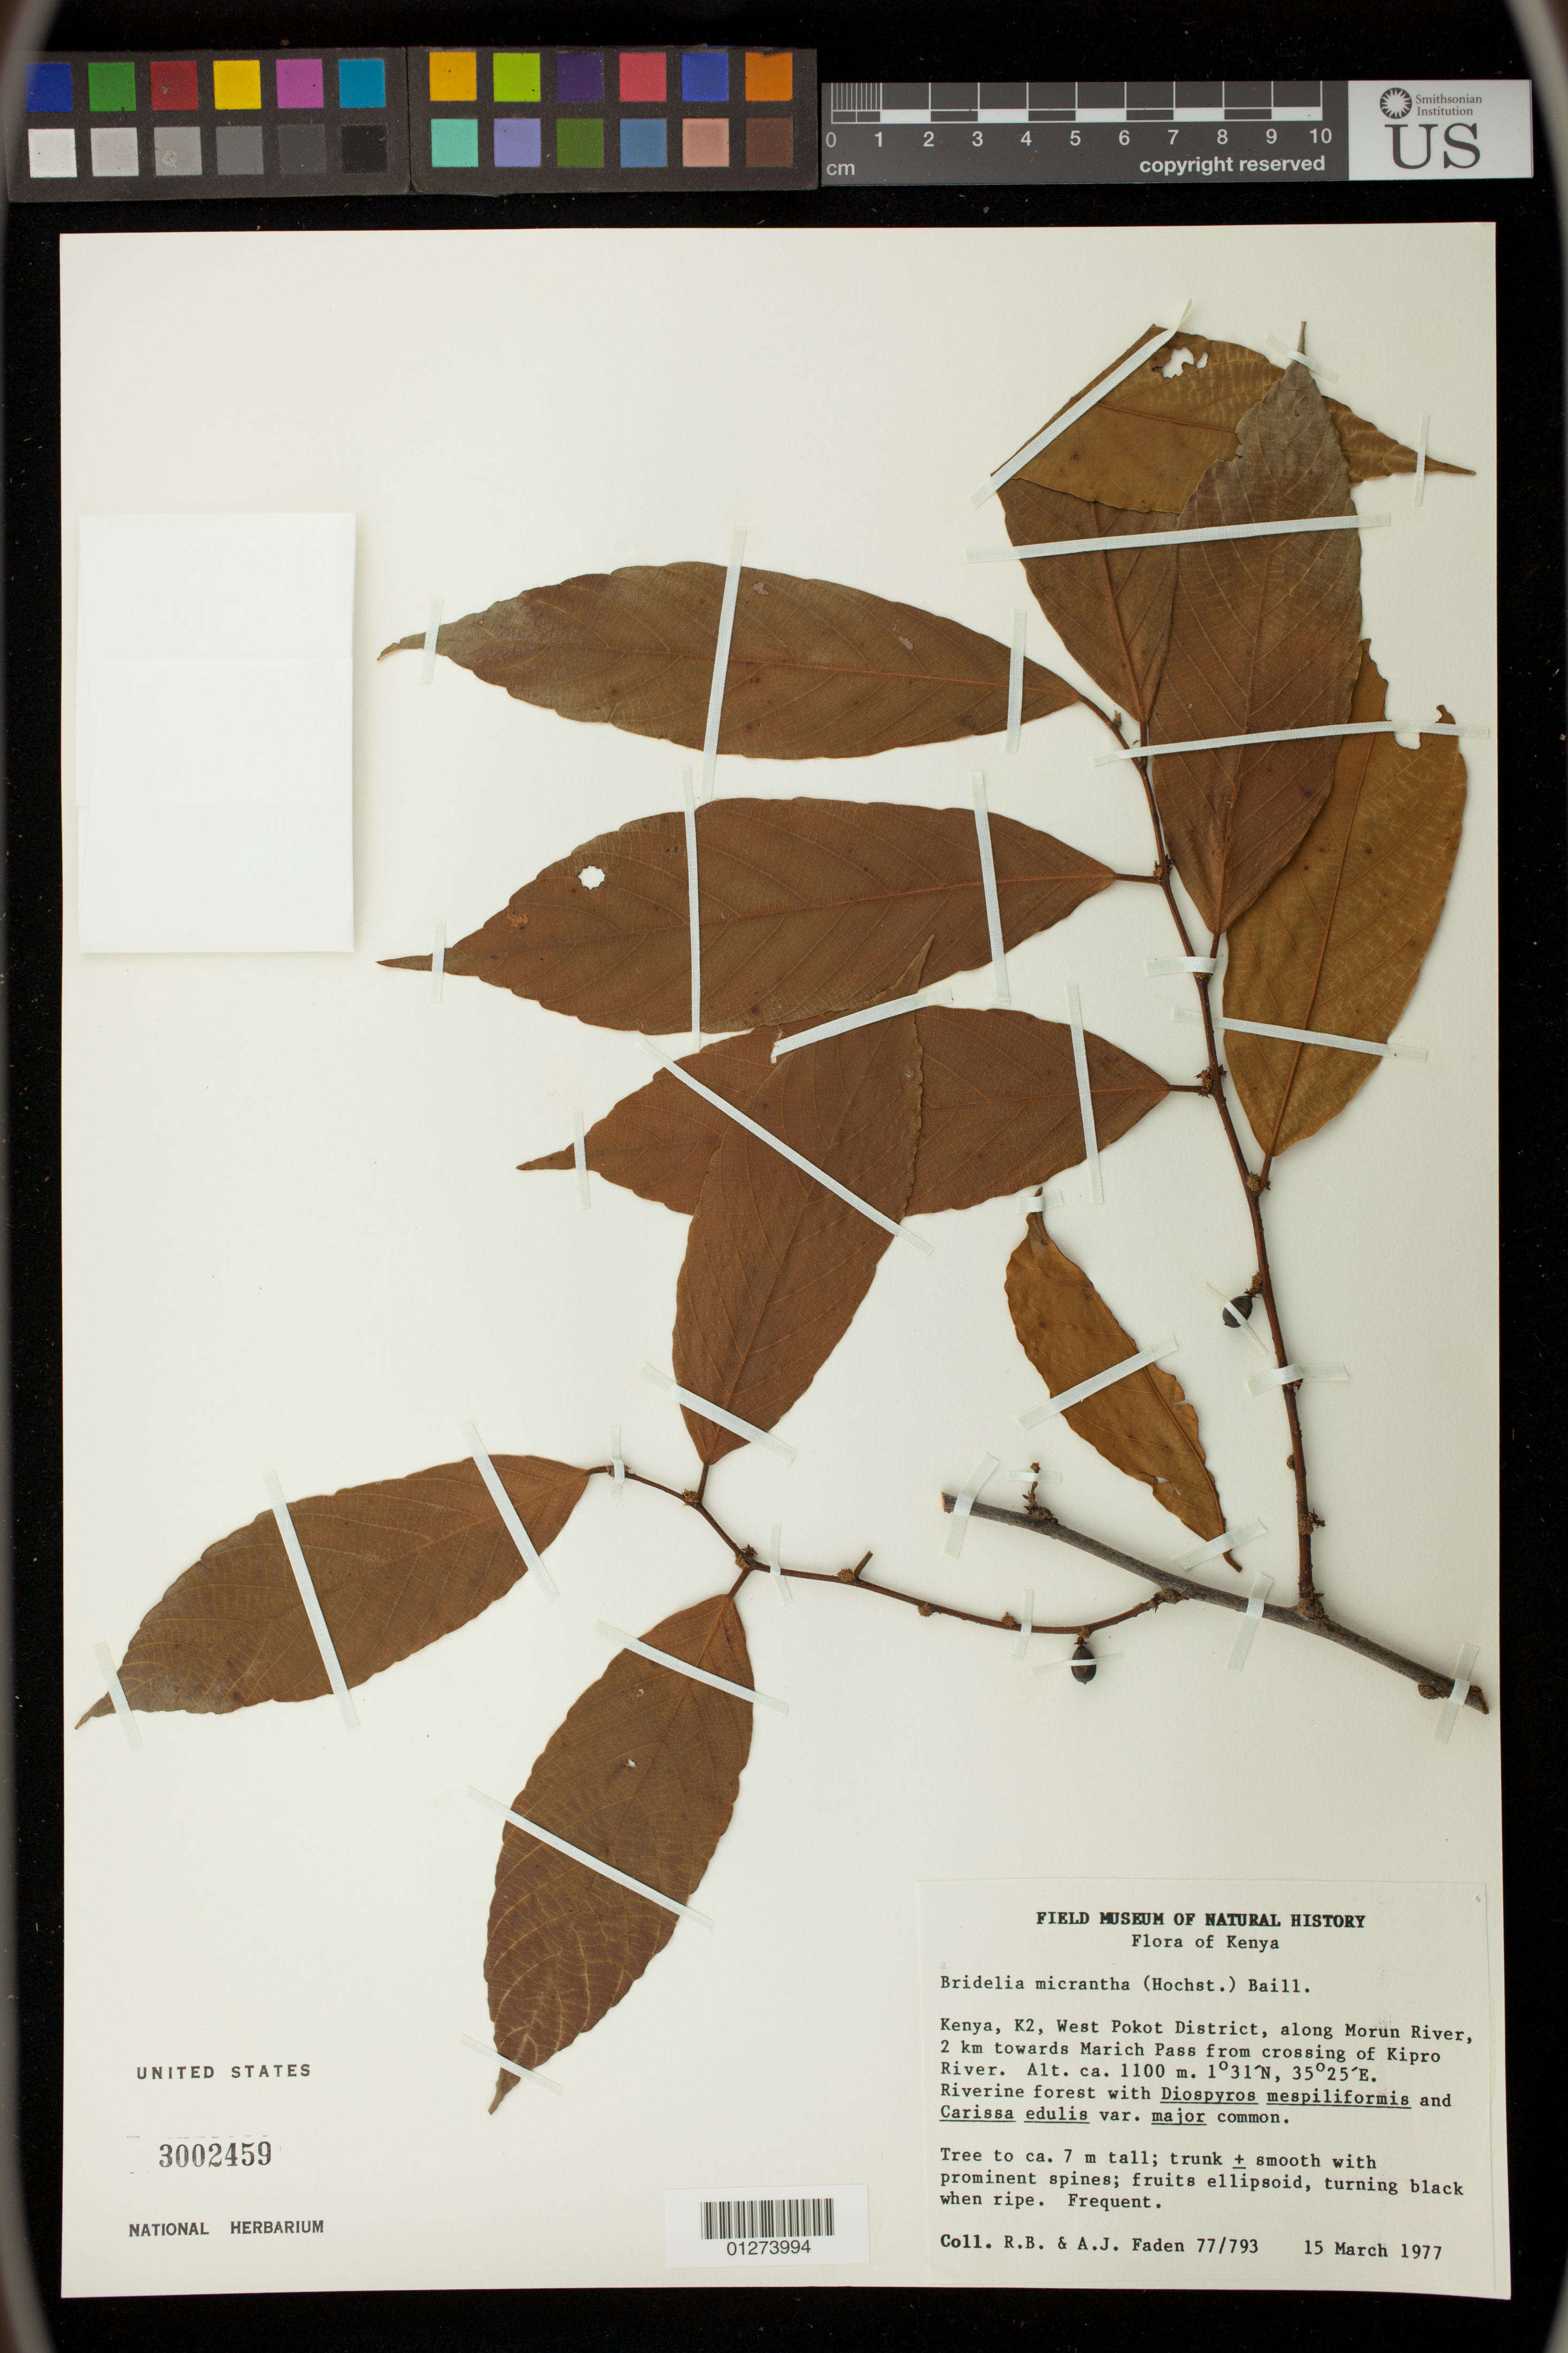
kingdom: Plantae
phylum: Tracheophyta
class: Magnoliopsida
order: Malpighiales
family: Phyllanthaceae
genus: Bridelia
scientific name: Bridelia micrantha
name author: (Hochst.) Baill.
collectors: R. B. Faden & A. J. Faden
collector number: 77/793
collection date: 1977-03-15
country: Kenya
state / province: West Pokot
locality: Along Morun River, 2 km towards Marich Pass from crossing of Kipro River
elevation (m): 1100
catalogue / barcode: US 3002459